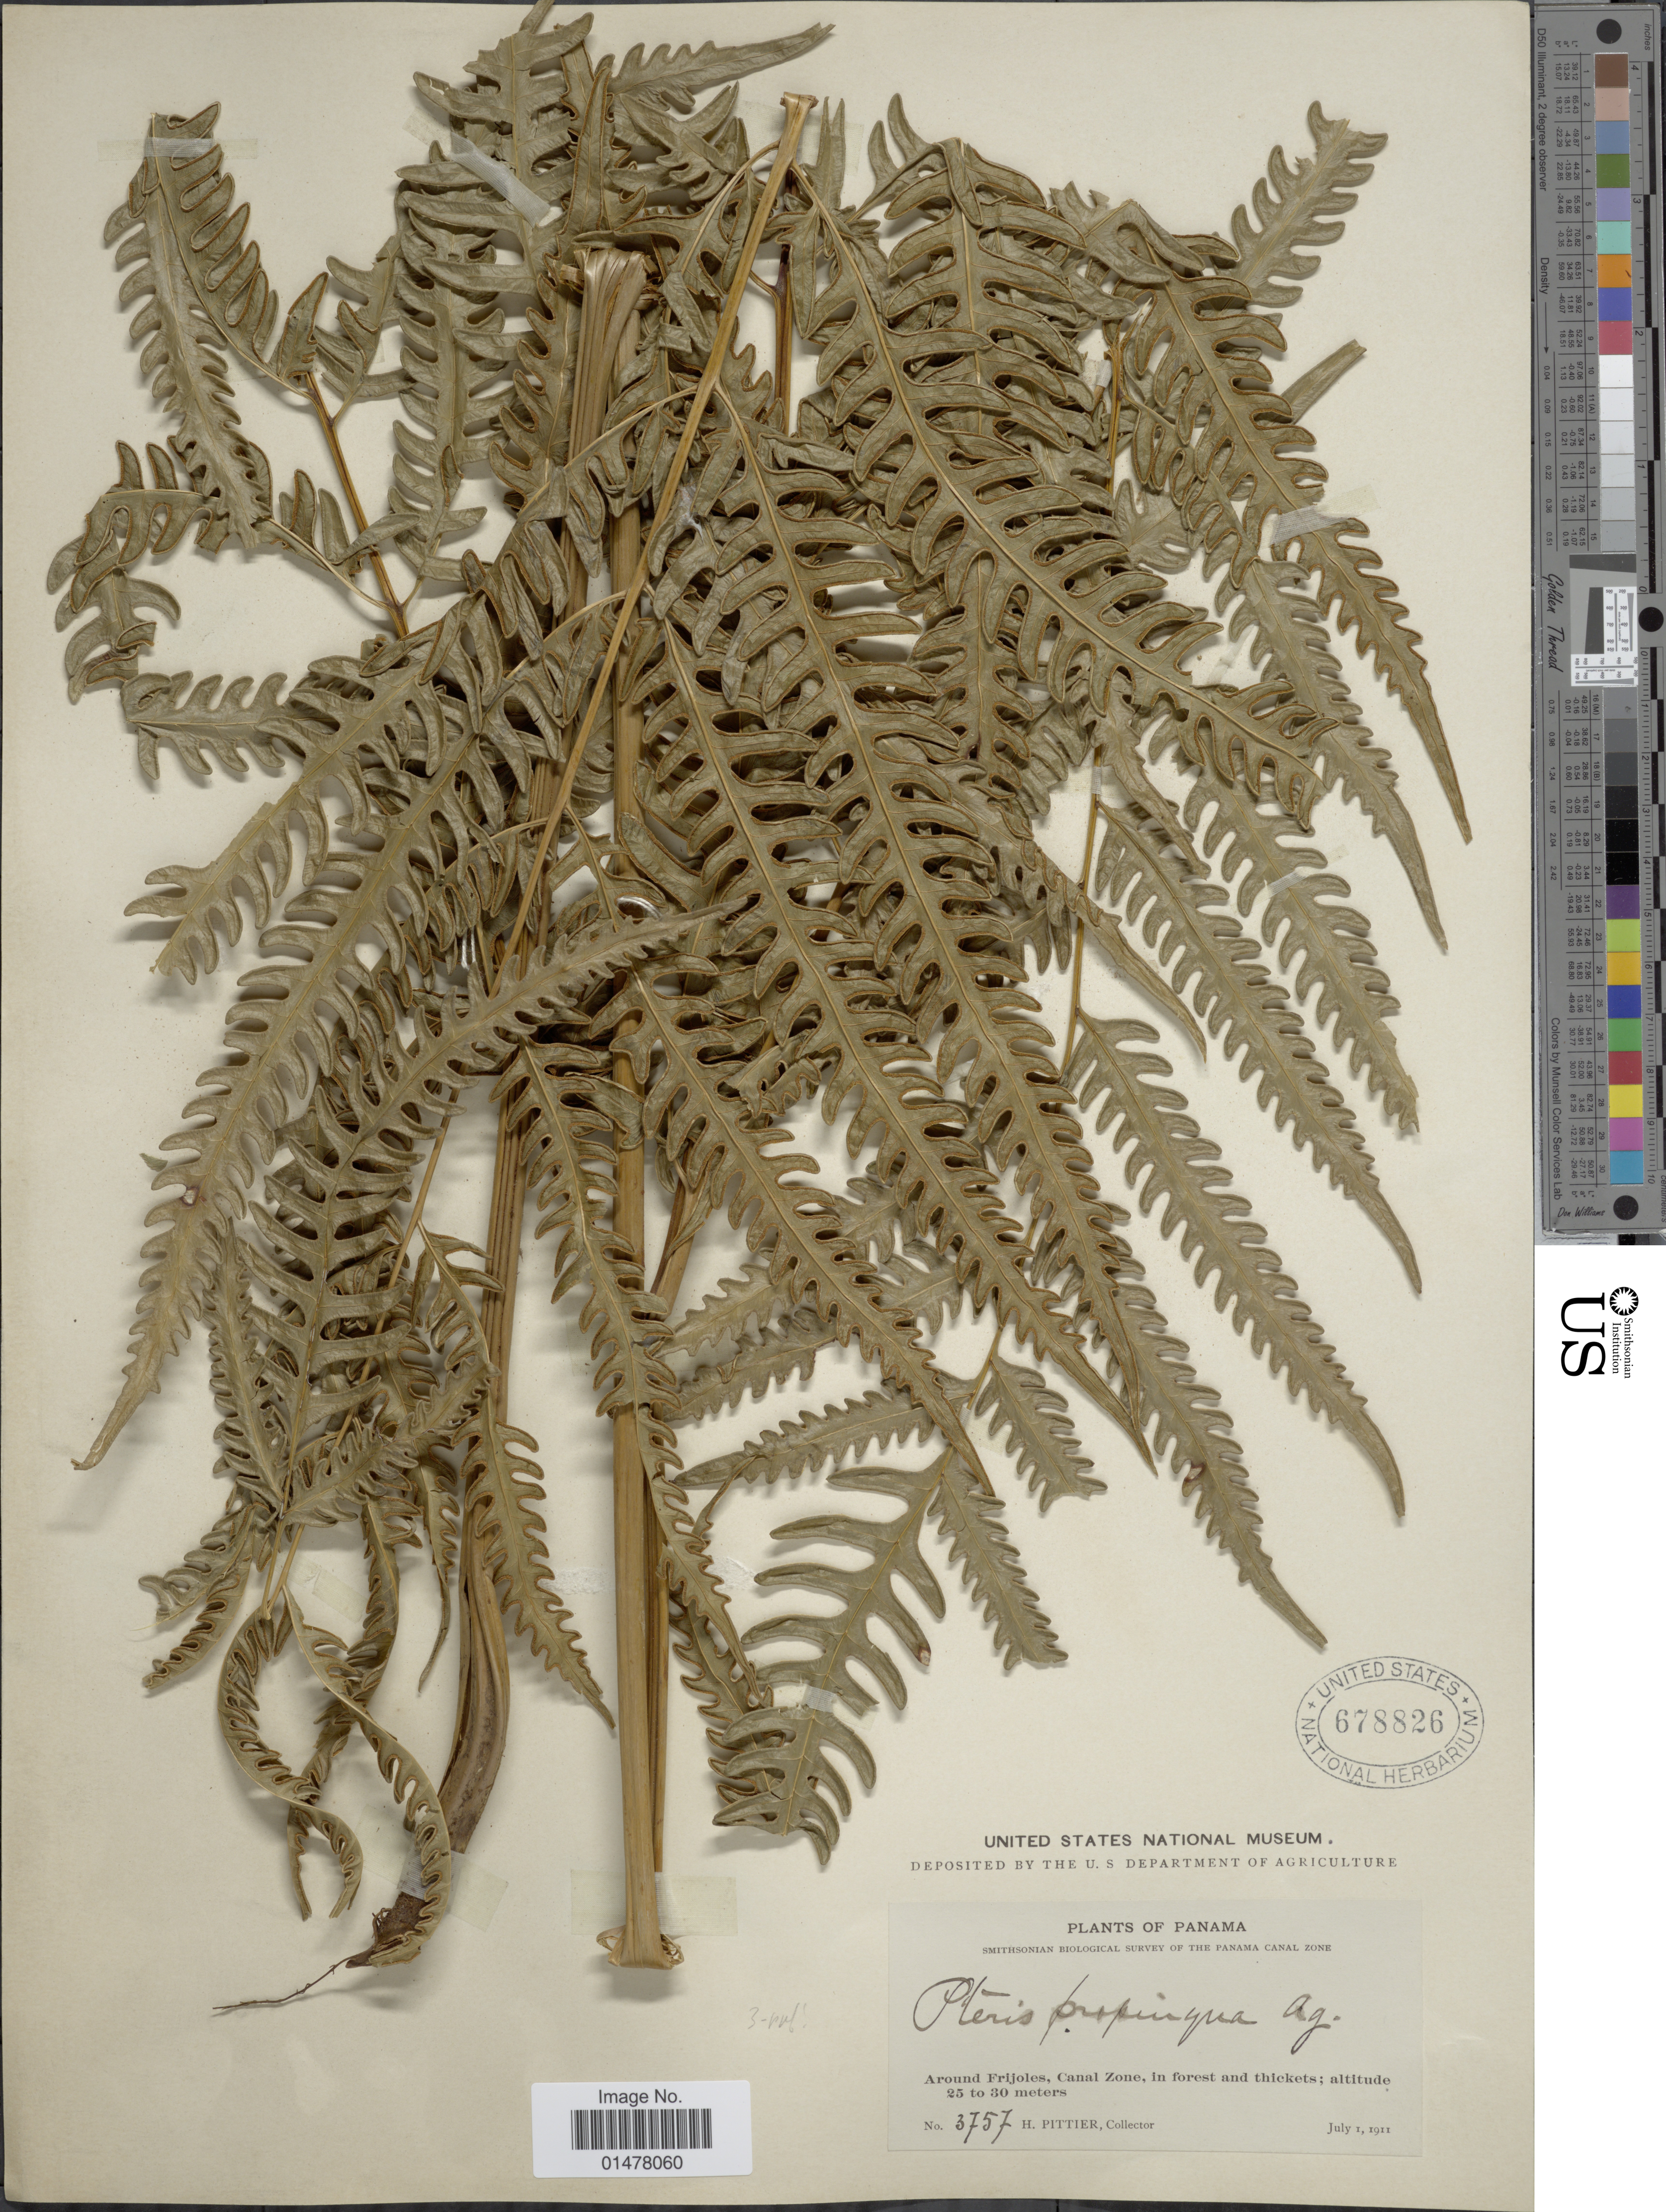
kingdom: Plantae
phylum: Tracheophyta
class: Polypodiopsida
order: Polypodiales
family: Pteridaceae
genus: Pteris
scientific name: Pteris propinqua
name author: J. Agardh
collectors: H. F. Pittier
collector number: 3757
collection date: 1911-07-01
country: Panama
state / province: Colón / Panamá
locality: PLants of Panama, Around Frijoles, Canal Zone,in forest and thickets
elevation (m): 25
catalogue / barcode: US 678826